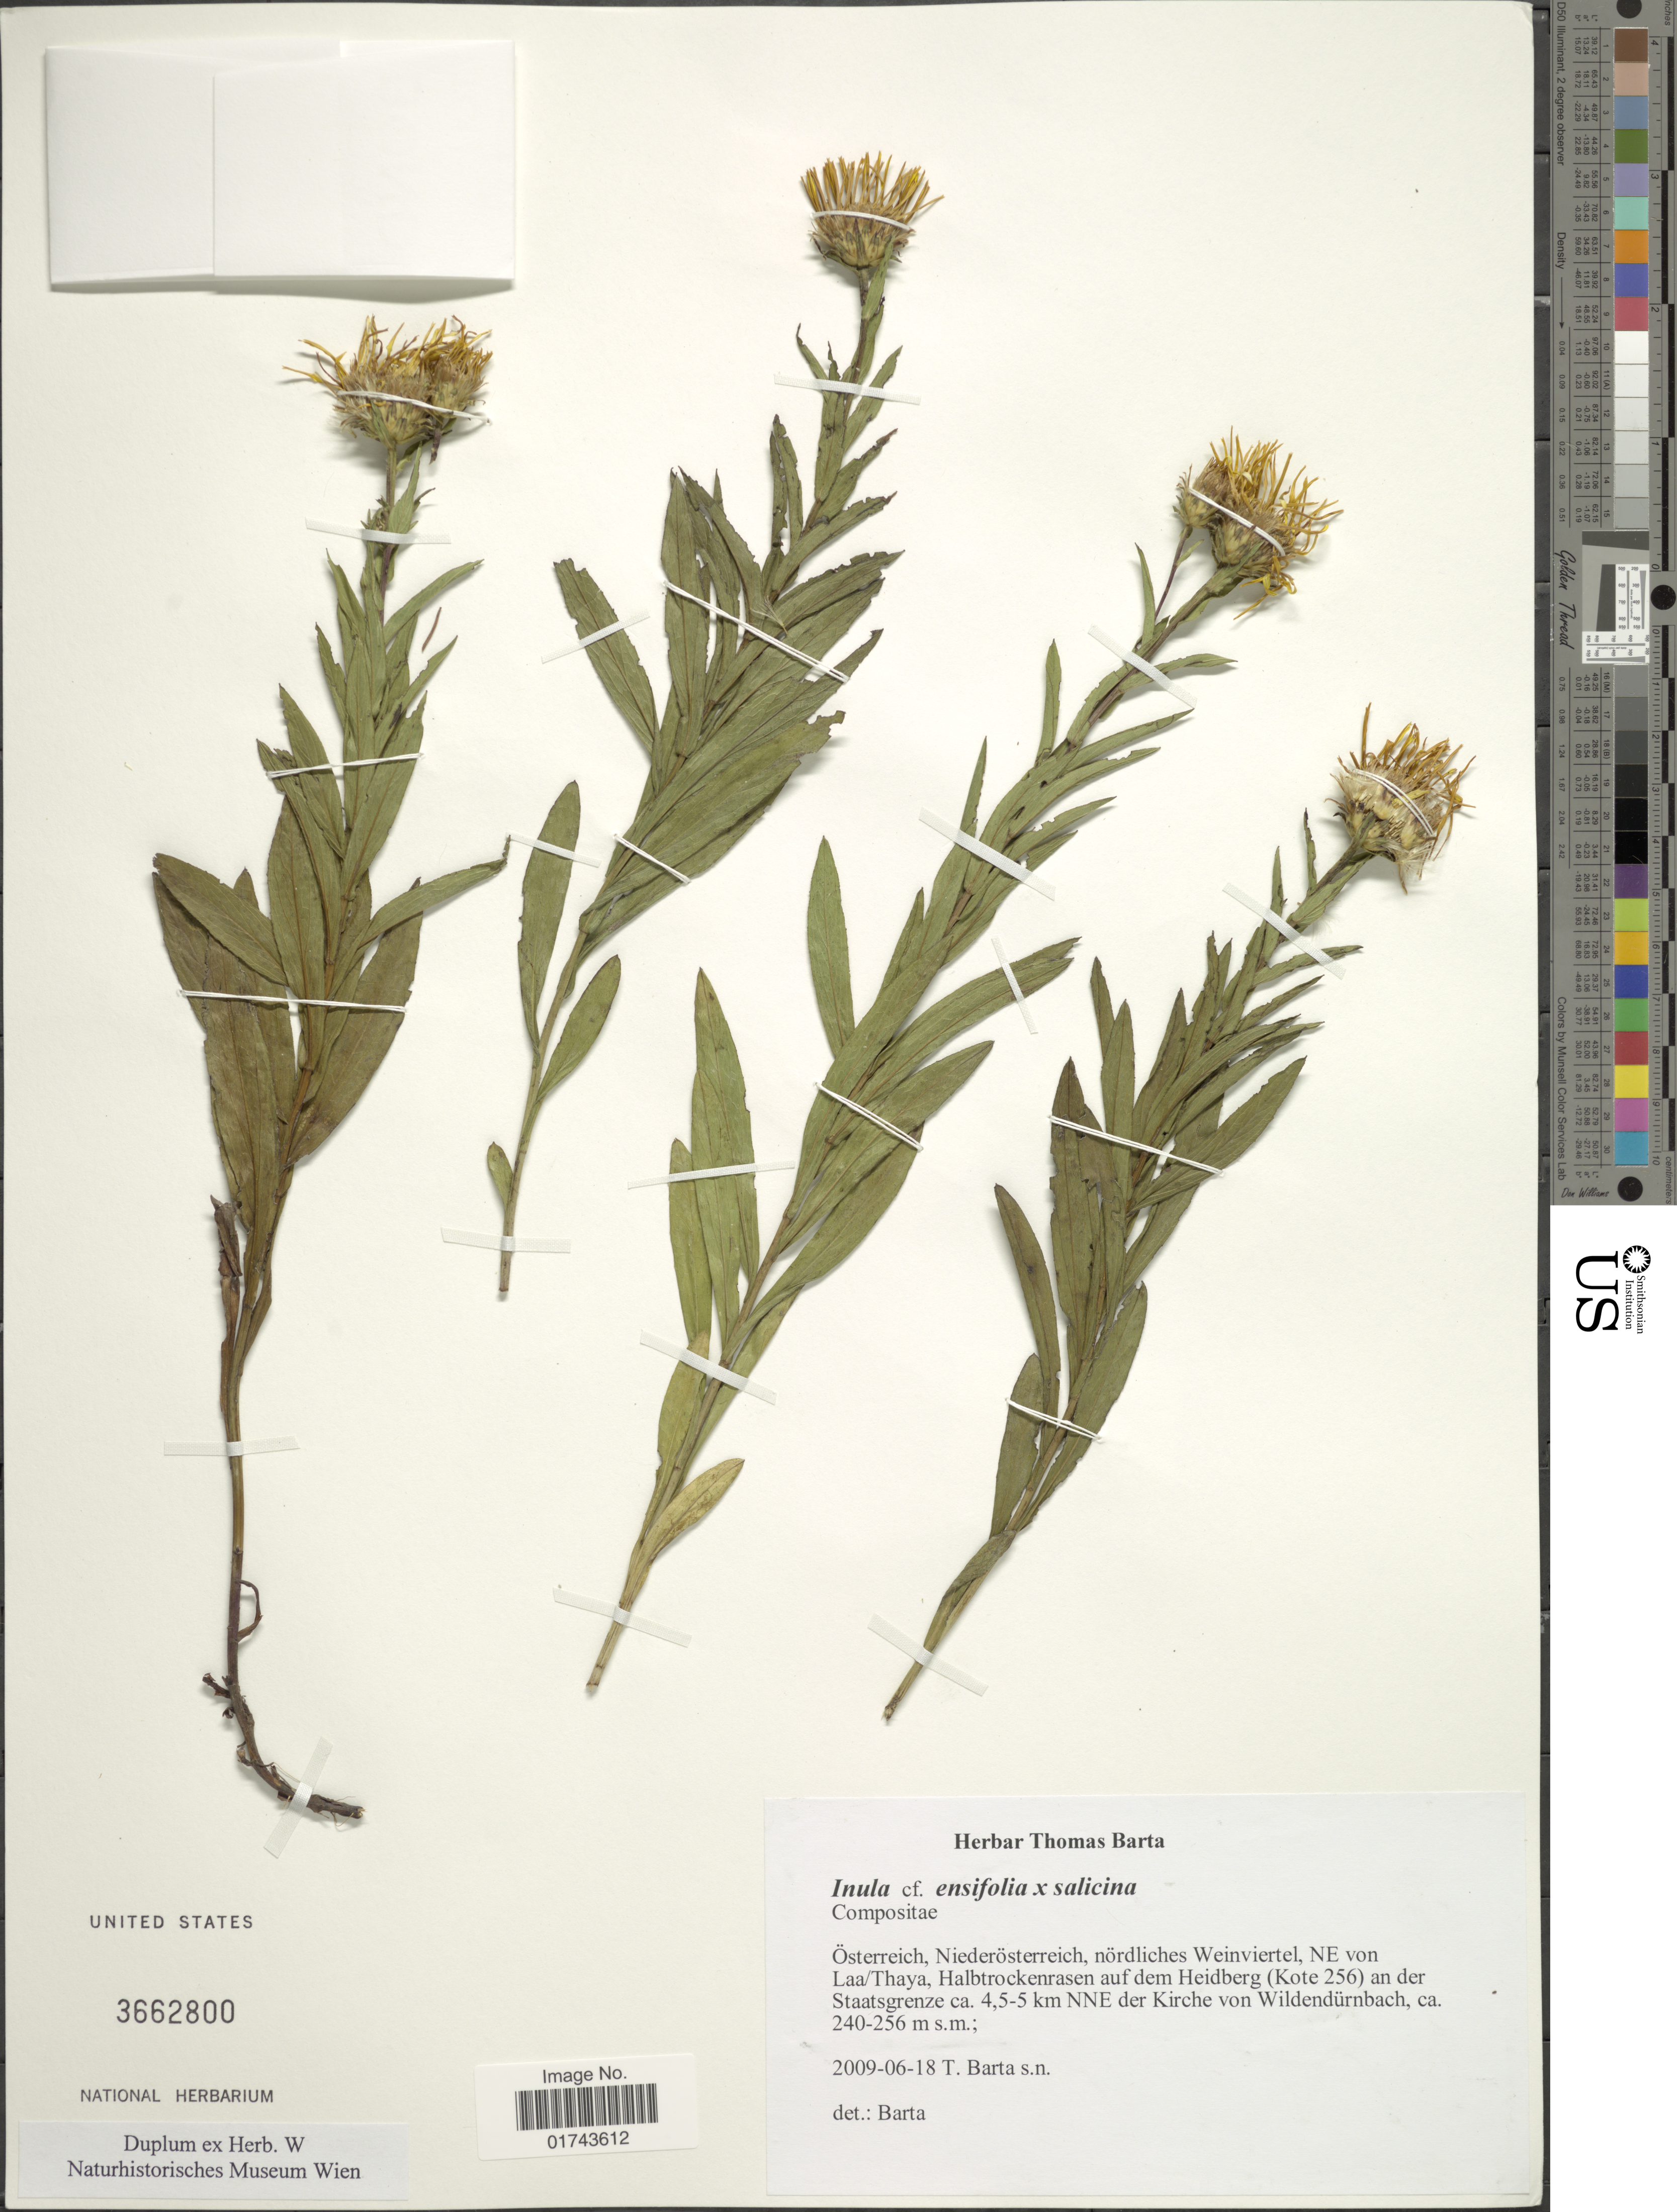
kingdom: Plantae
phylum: Tracheophyta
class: Magnoliopsida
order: Asterales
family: Asteraceae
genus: Inula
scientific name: Inula ensifolia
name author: L.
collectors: T. Barta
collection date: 2009-06-18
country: Austria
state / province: Niederosterreich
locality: Osterreich, nordliches Weinviertel, NE von Laa/Thaya, Halbtrockenrasen auf dem Heidberg (kote 256) an der Staatsgrenze ca. 4.5-5 km NNE der Kirche von Wildendurnbach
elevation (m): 240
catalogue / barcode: US 3662800